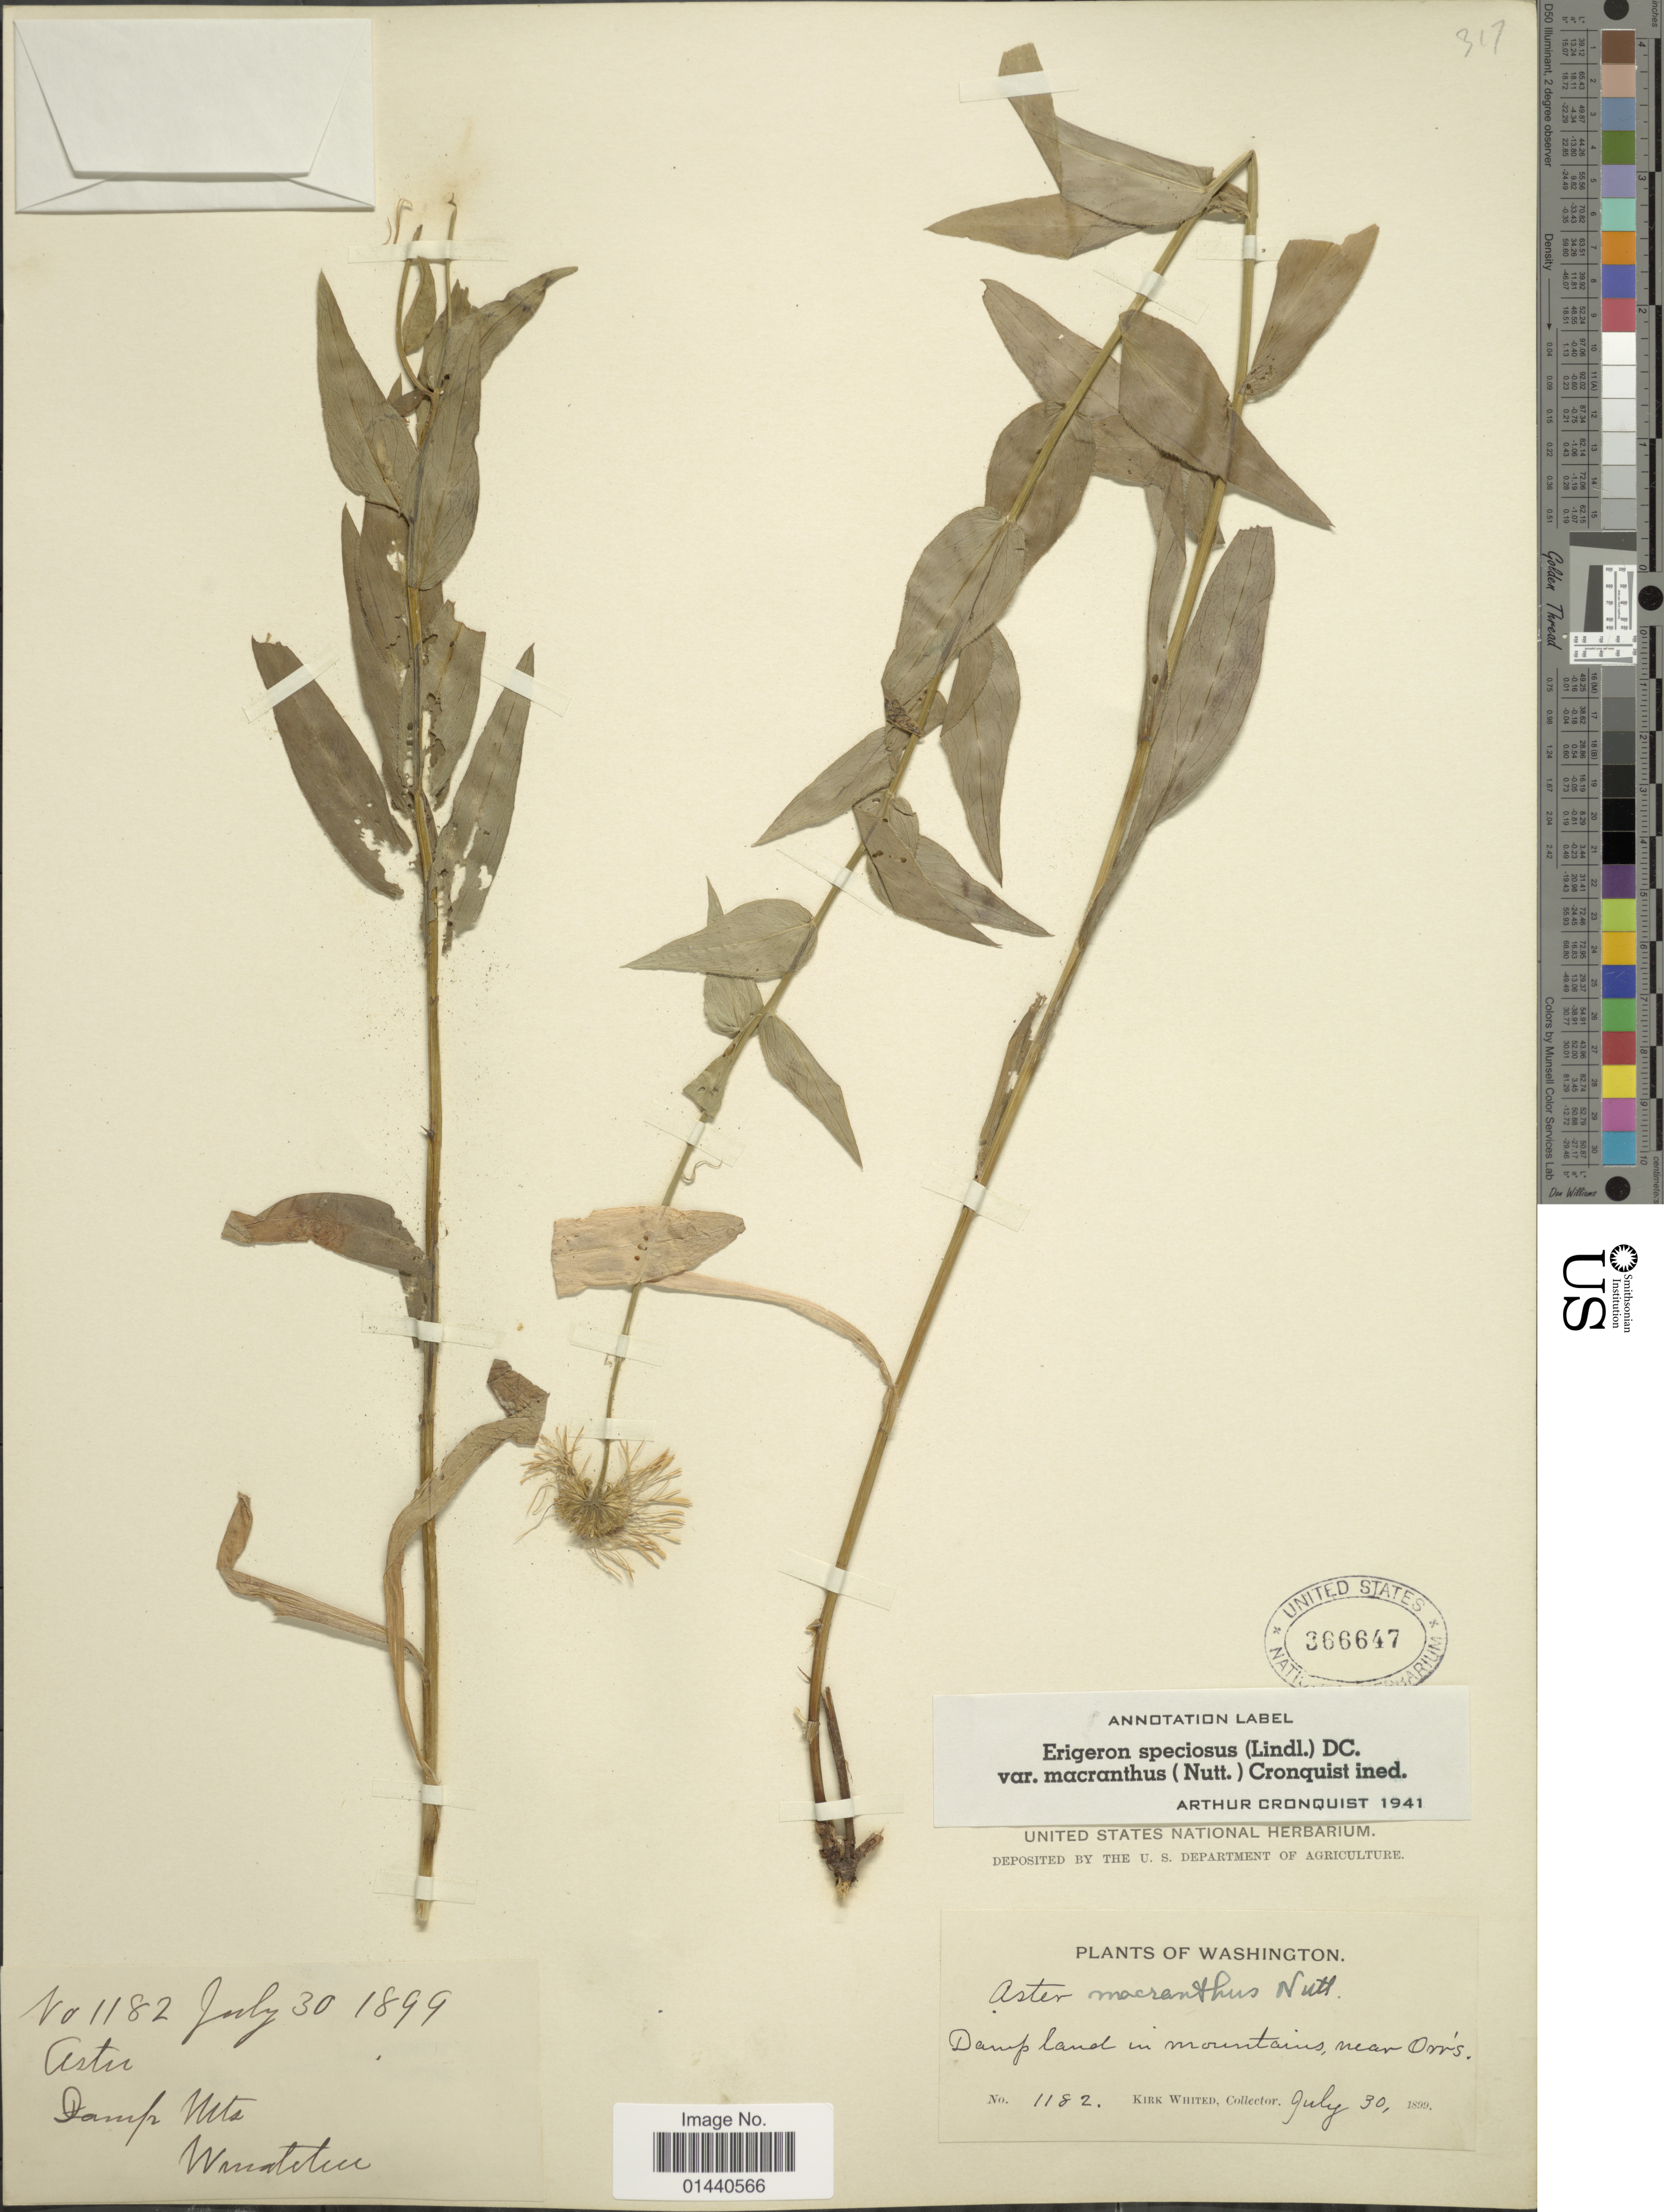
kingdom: Plantae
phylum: Tracheophyta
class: Magnoliopsida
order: Asterales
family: Asteraceae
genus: Erigeron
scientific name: Erigeron speciosus var. macranthus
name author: (Nutt.) Cronq.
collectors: K. Whited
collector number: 1182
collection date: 1899-07-30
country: United States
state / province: Washington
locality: Damp land in mountains, near Orr's.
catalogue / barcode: US 366647